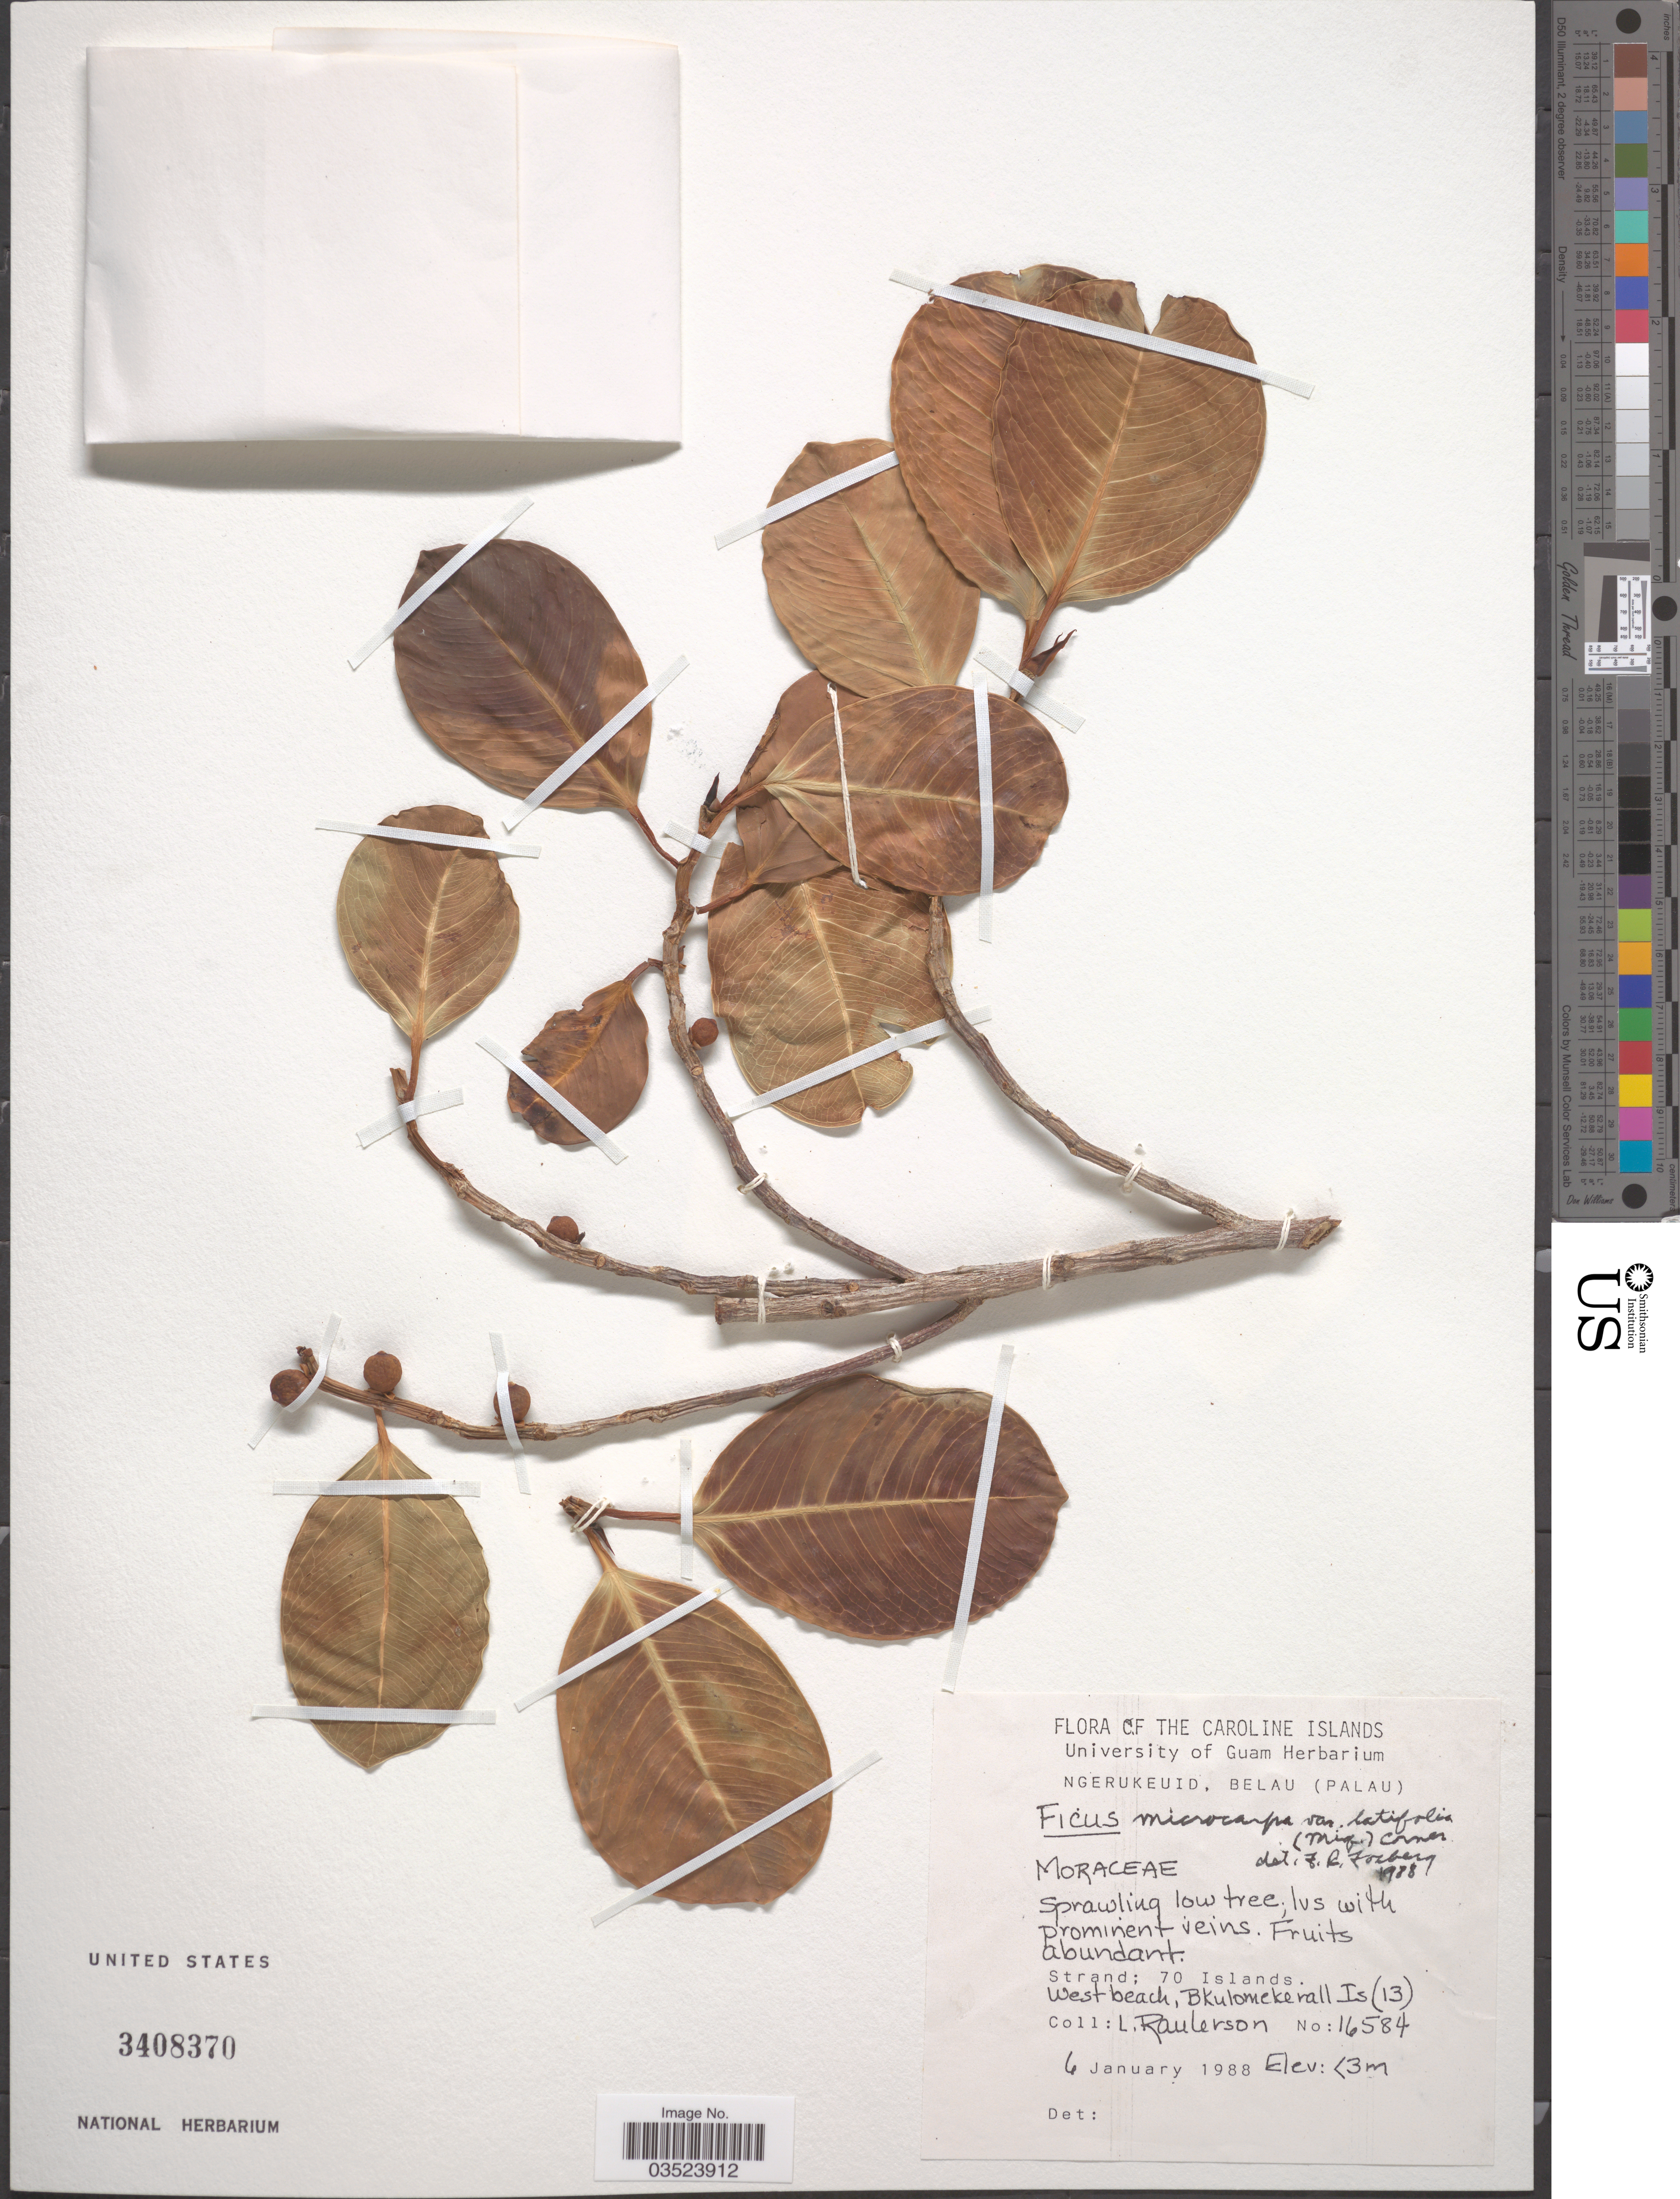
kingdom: Plantae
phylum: Tracheophyta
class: Magnoliopsida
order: Rosales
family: Moraceae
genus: Ficus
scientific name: Ficus microcarpa var. latifolia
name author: (Miq.) Corner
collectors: L. Raulerson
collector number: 16584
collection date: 1988-01-06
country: Palau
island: Ngerukeuid [Orukuizu]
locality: The Caroline Islands. Ngerukeuid, Belau (Palau). Strand; 70 Islands. West beach, Bkulomekerall Is.(13).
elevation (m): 3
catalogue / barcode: US 3408370